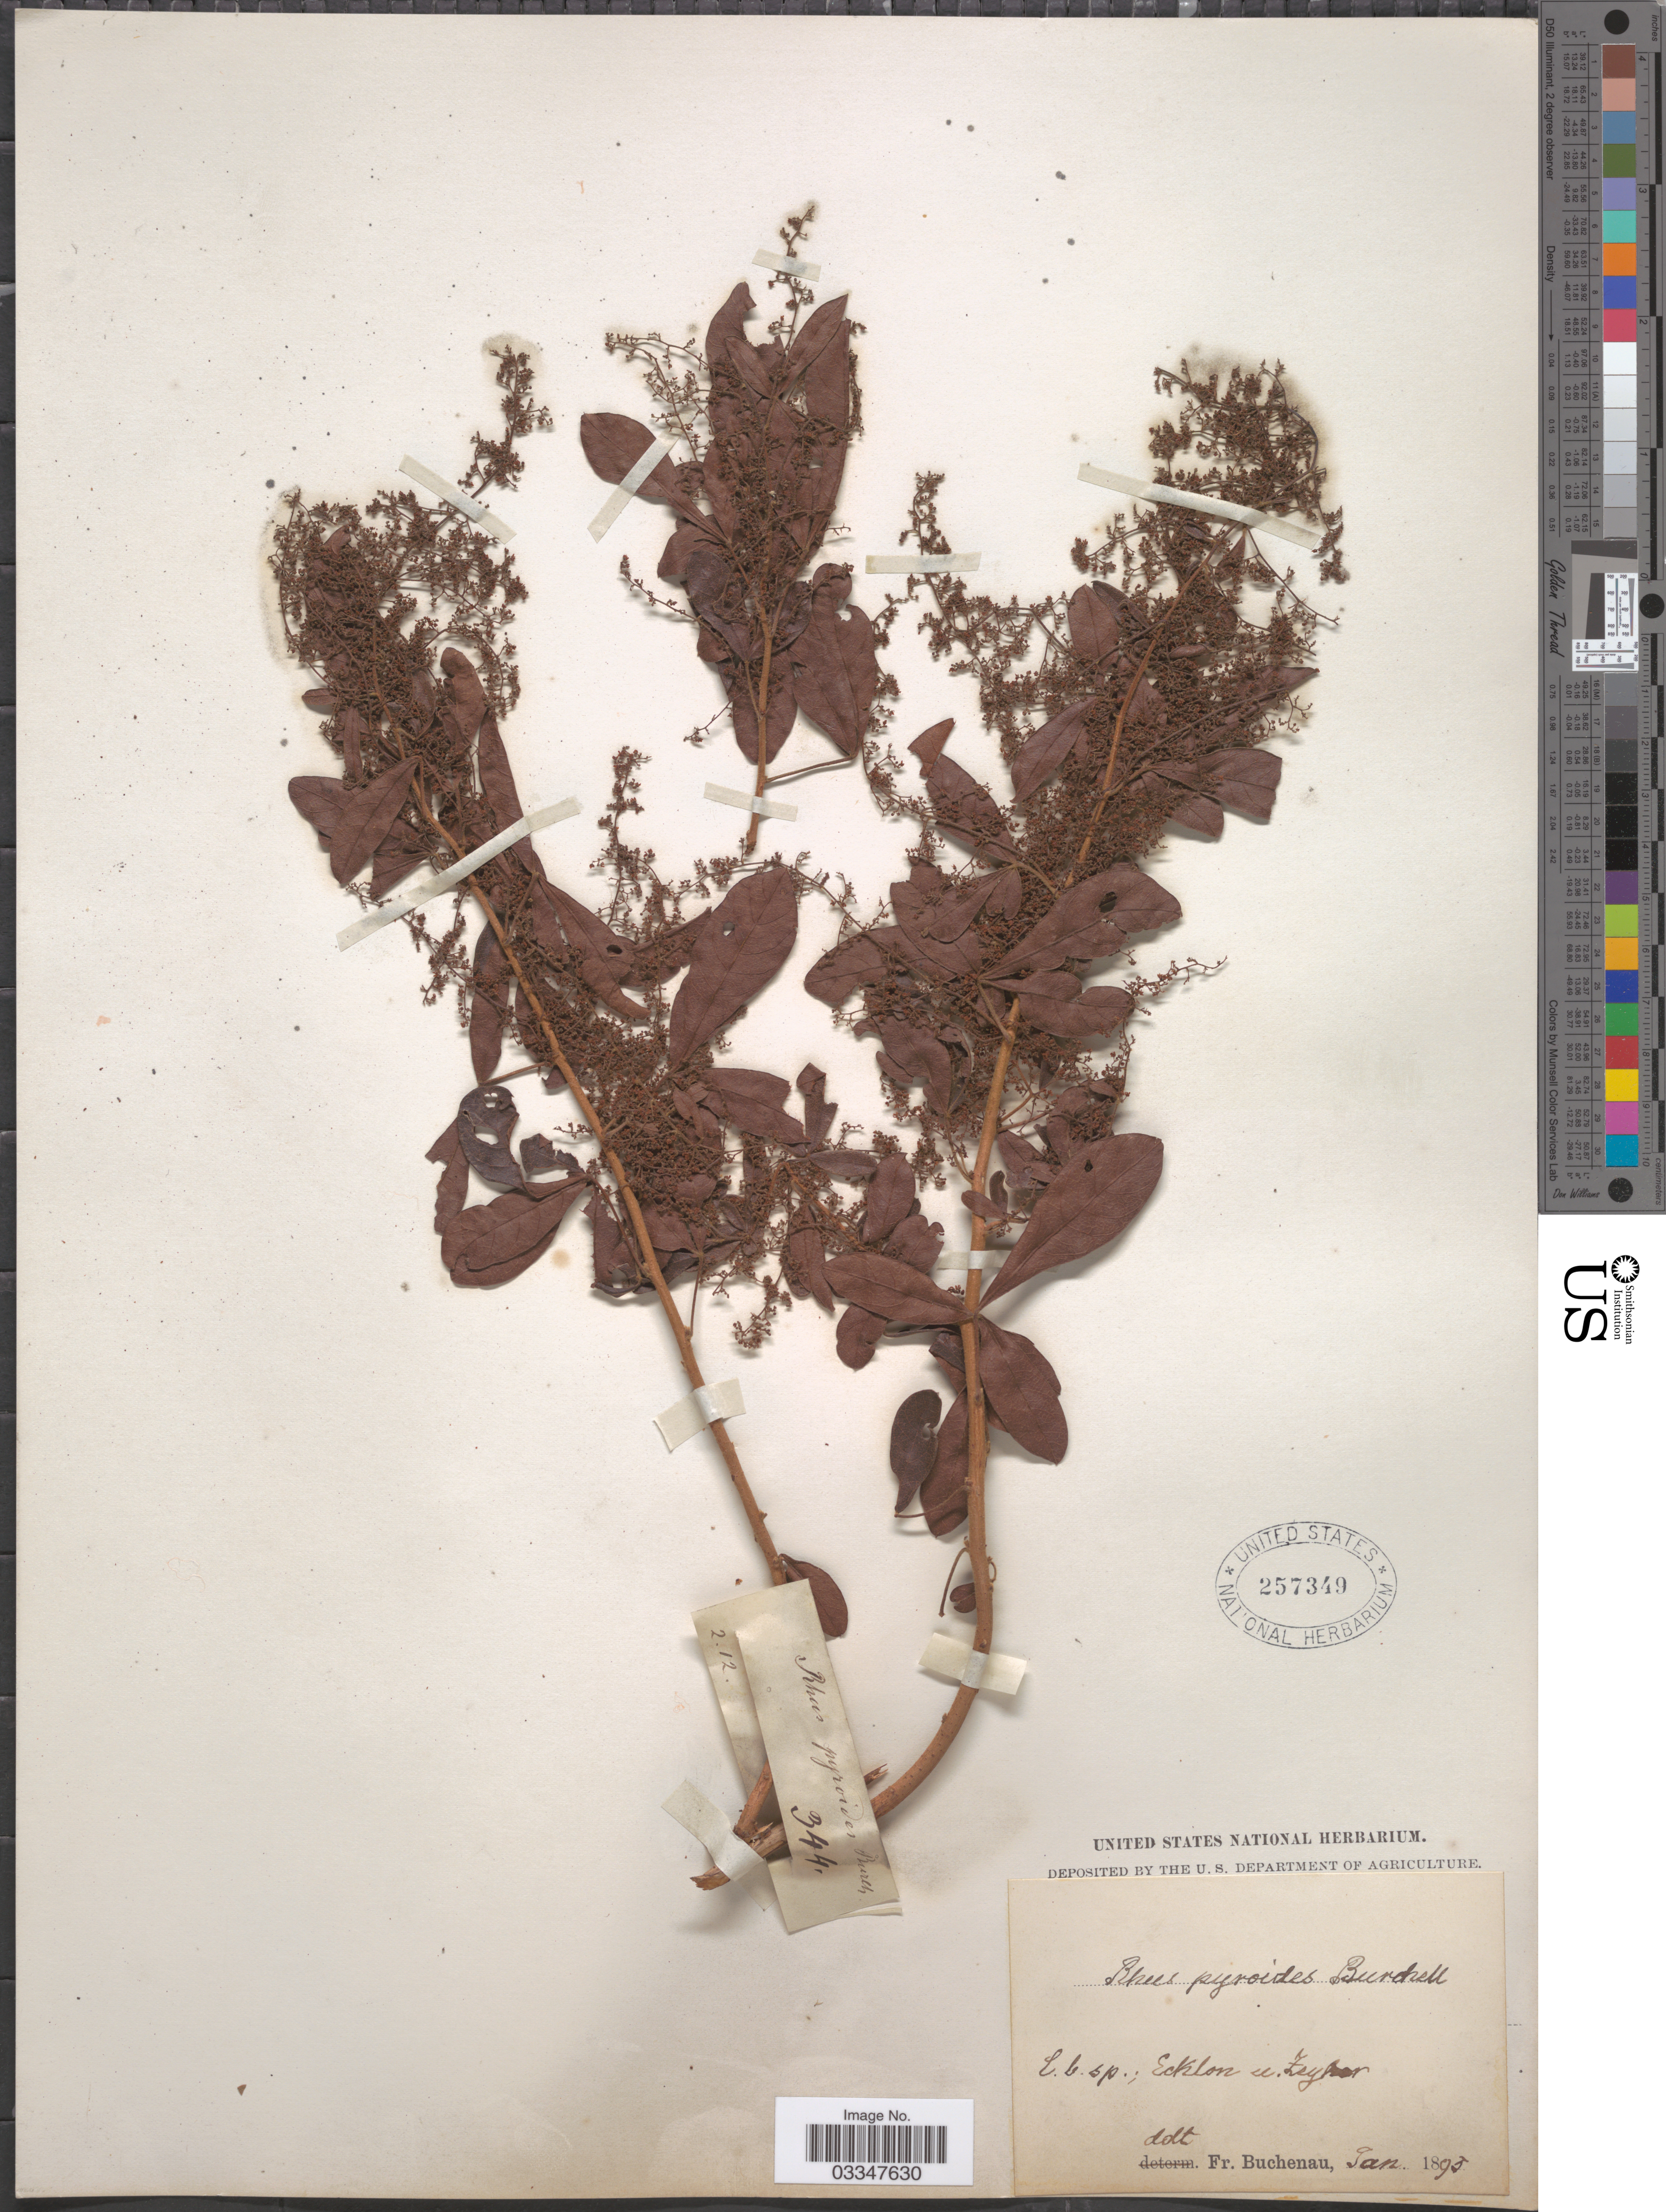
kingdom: Plantae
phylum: Tracheophyta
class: Magnoliopsida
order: Sapindales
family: Anacardiaceae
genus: Rhus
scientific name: Rhus pyroides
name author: Burch.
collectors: -. Ecklon & -. Zeyher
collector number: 344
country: South Africa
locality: C.b. sp.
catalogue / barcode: US 257349